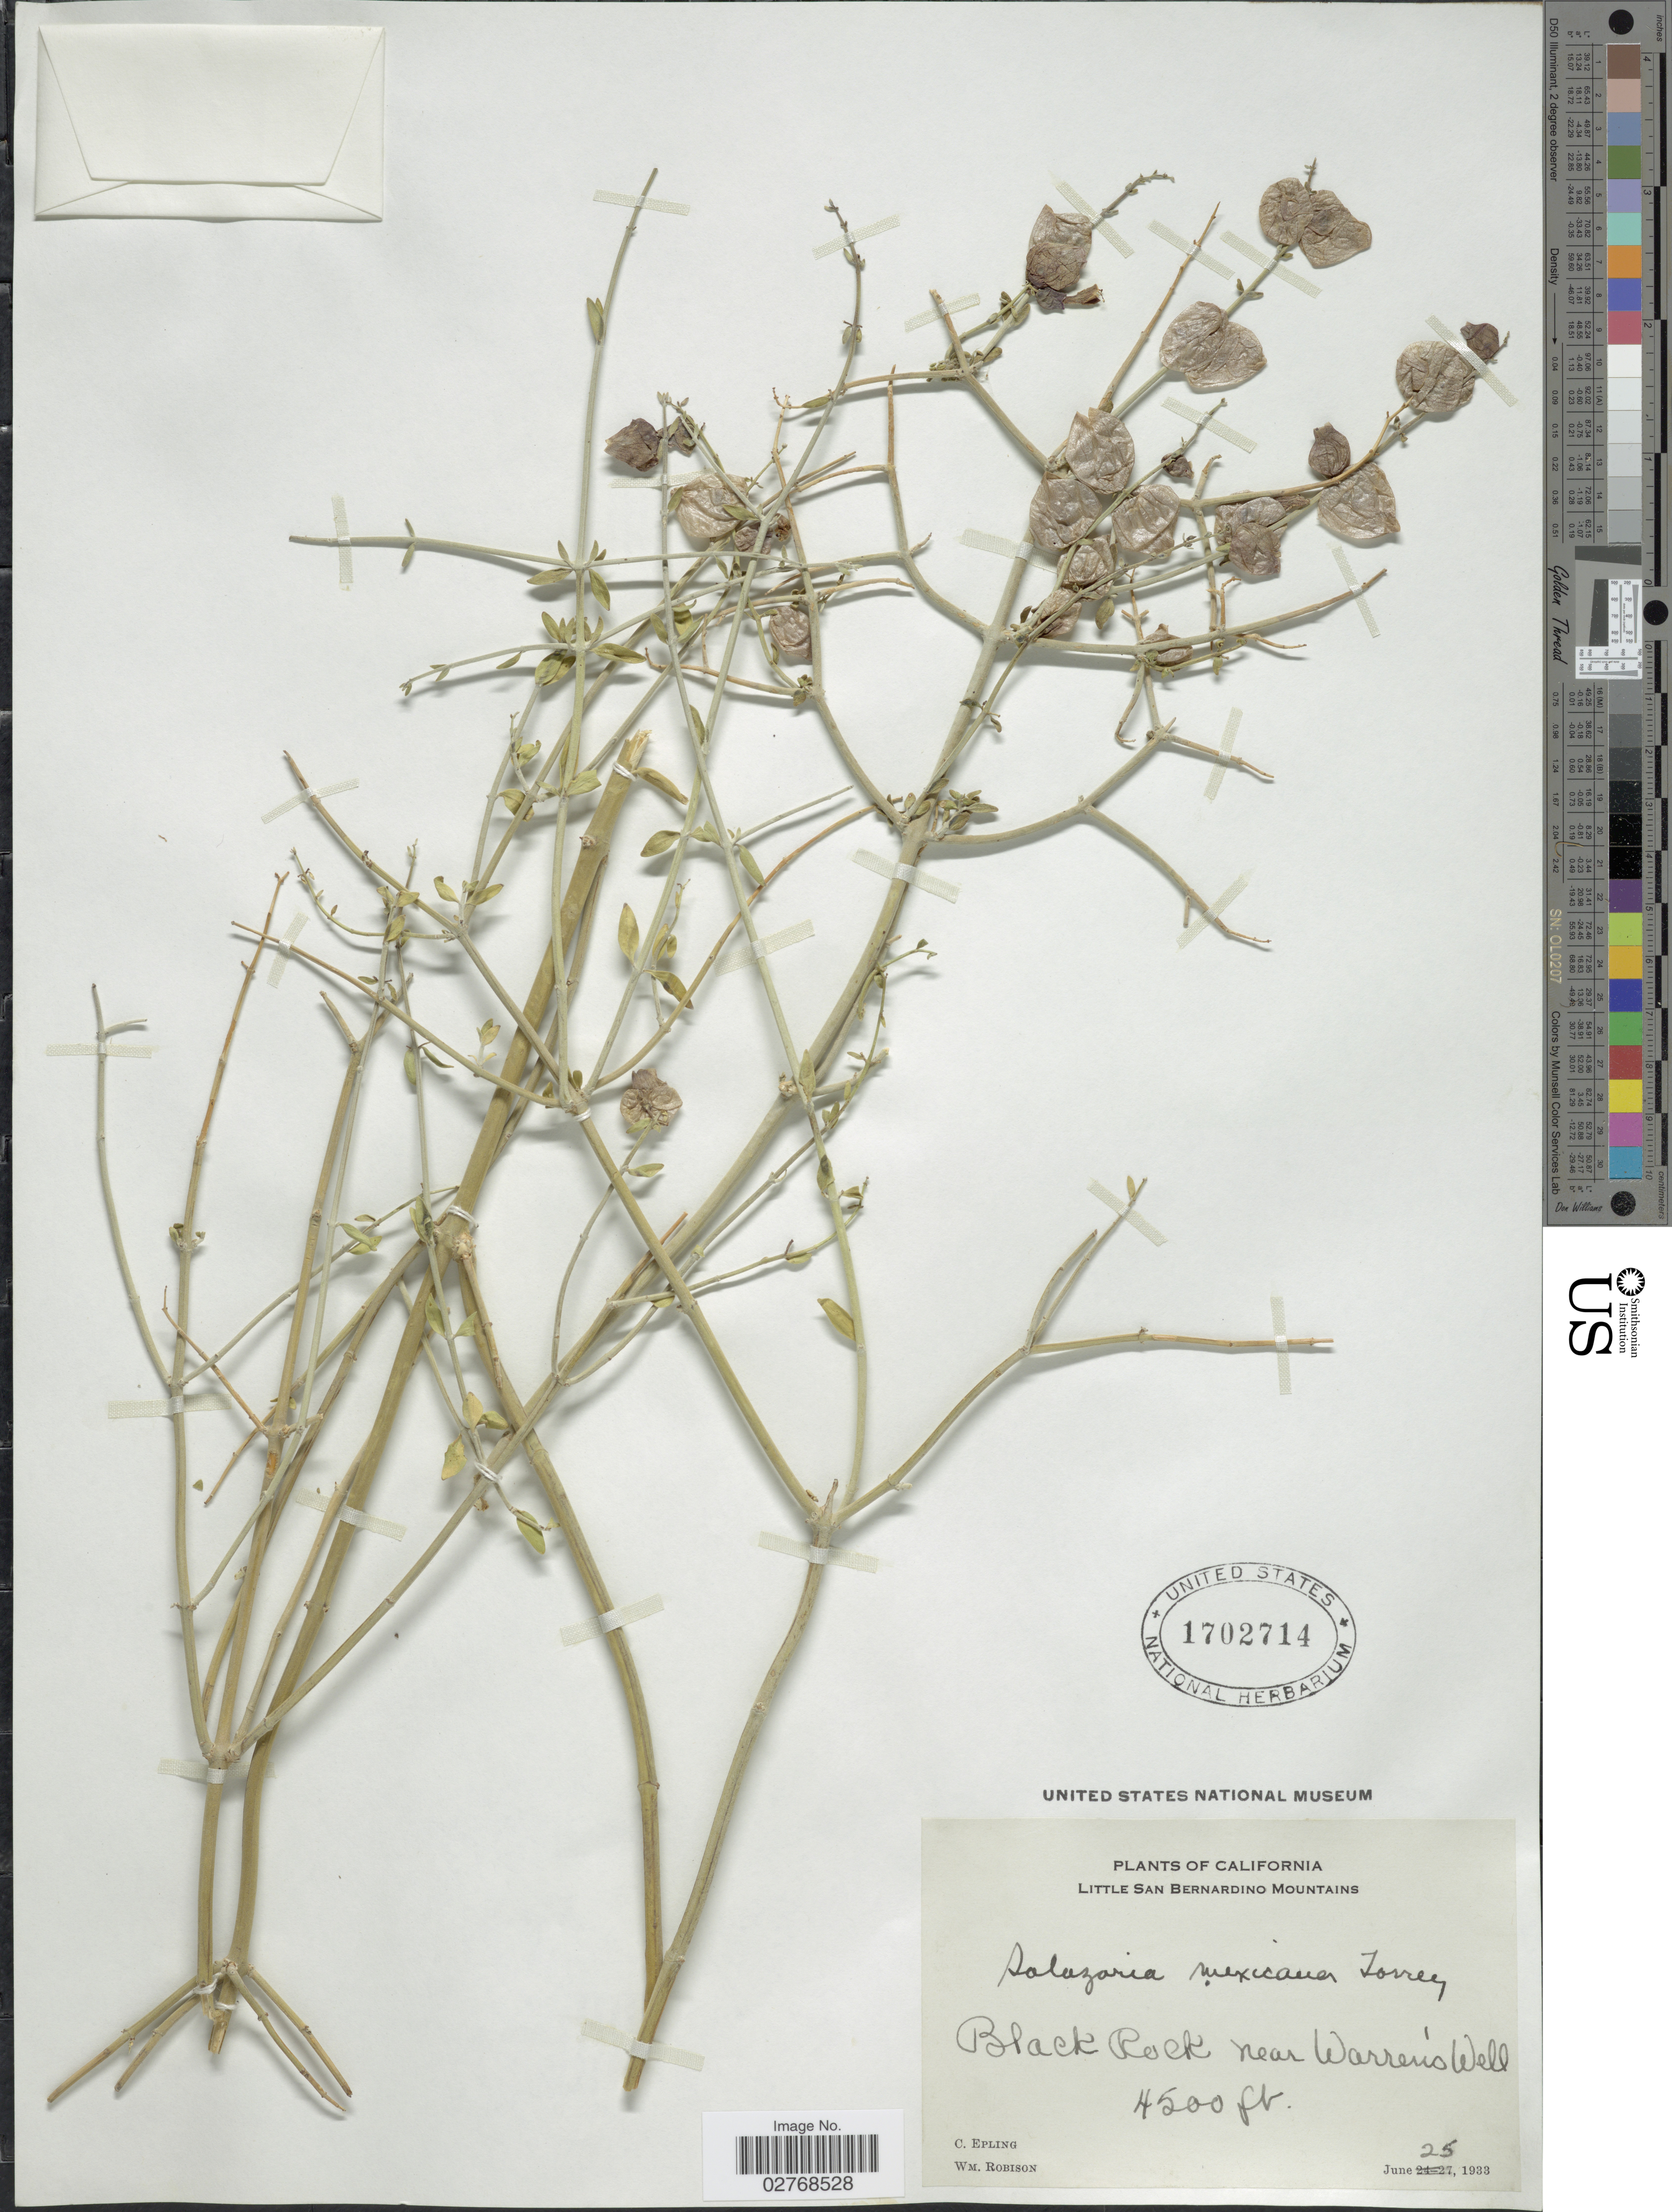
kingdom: Plantae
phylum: Tracheophyta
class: Magnoliopsida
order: Lamiales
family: Lamiaceae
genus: Scutellaria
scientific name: Scutellaria mexicana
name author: (Torr.) A.J. Paton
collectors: C. C. Epling & W. Robison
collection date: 1933-06-25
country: United States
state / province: California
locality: Little San Bernardino Mountains. Black Rock near Warren's Well.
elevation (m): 1372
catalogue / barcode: US 1702714